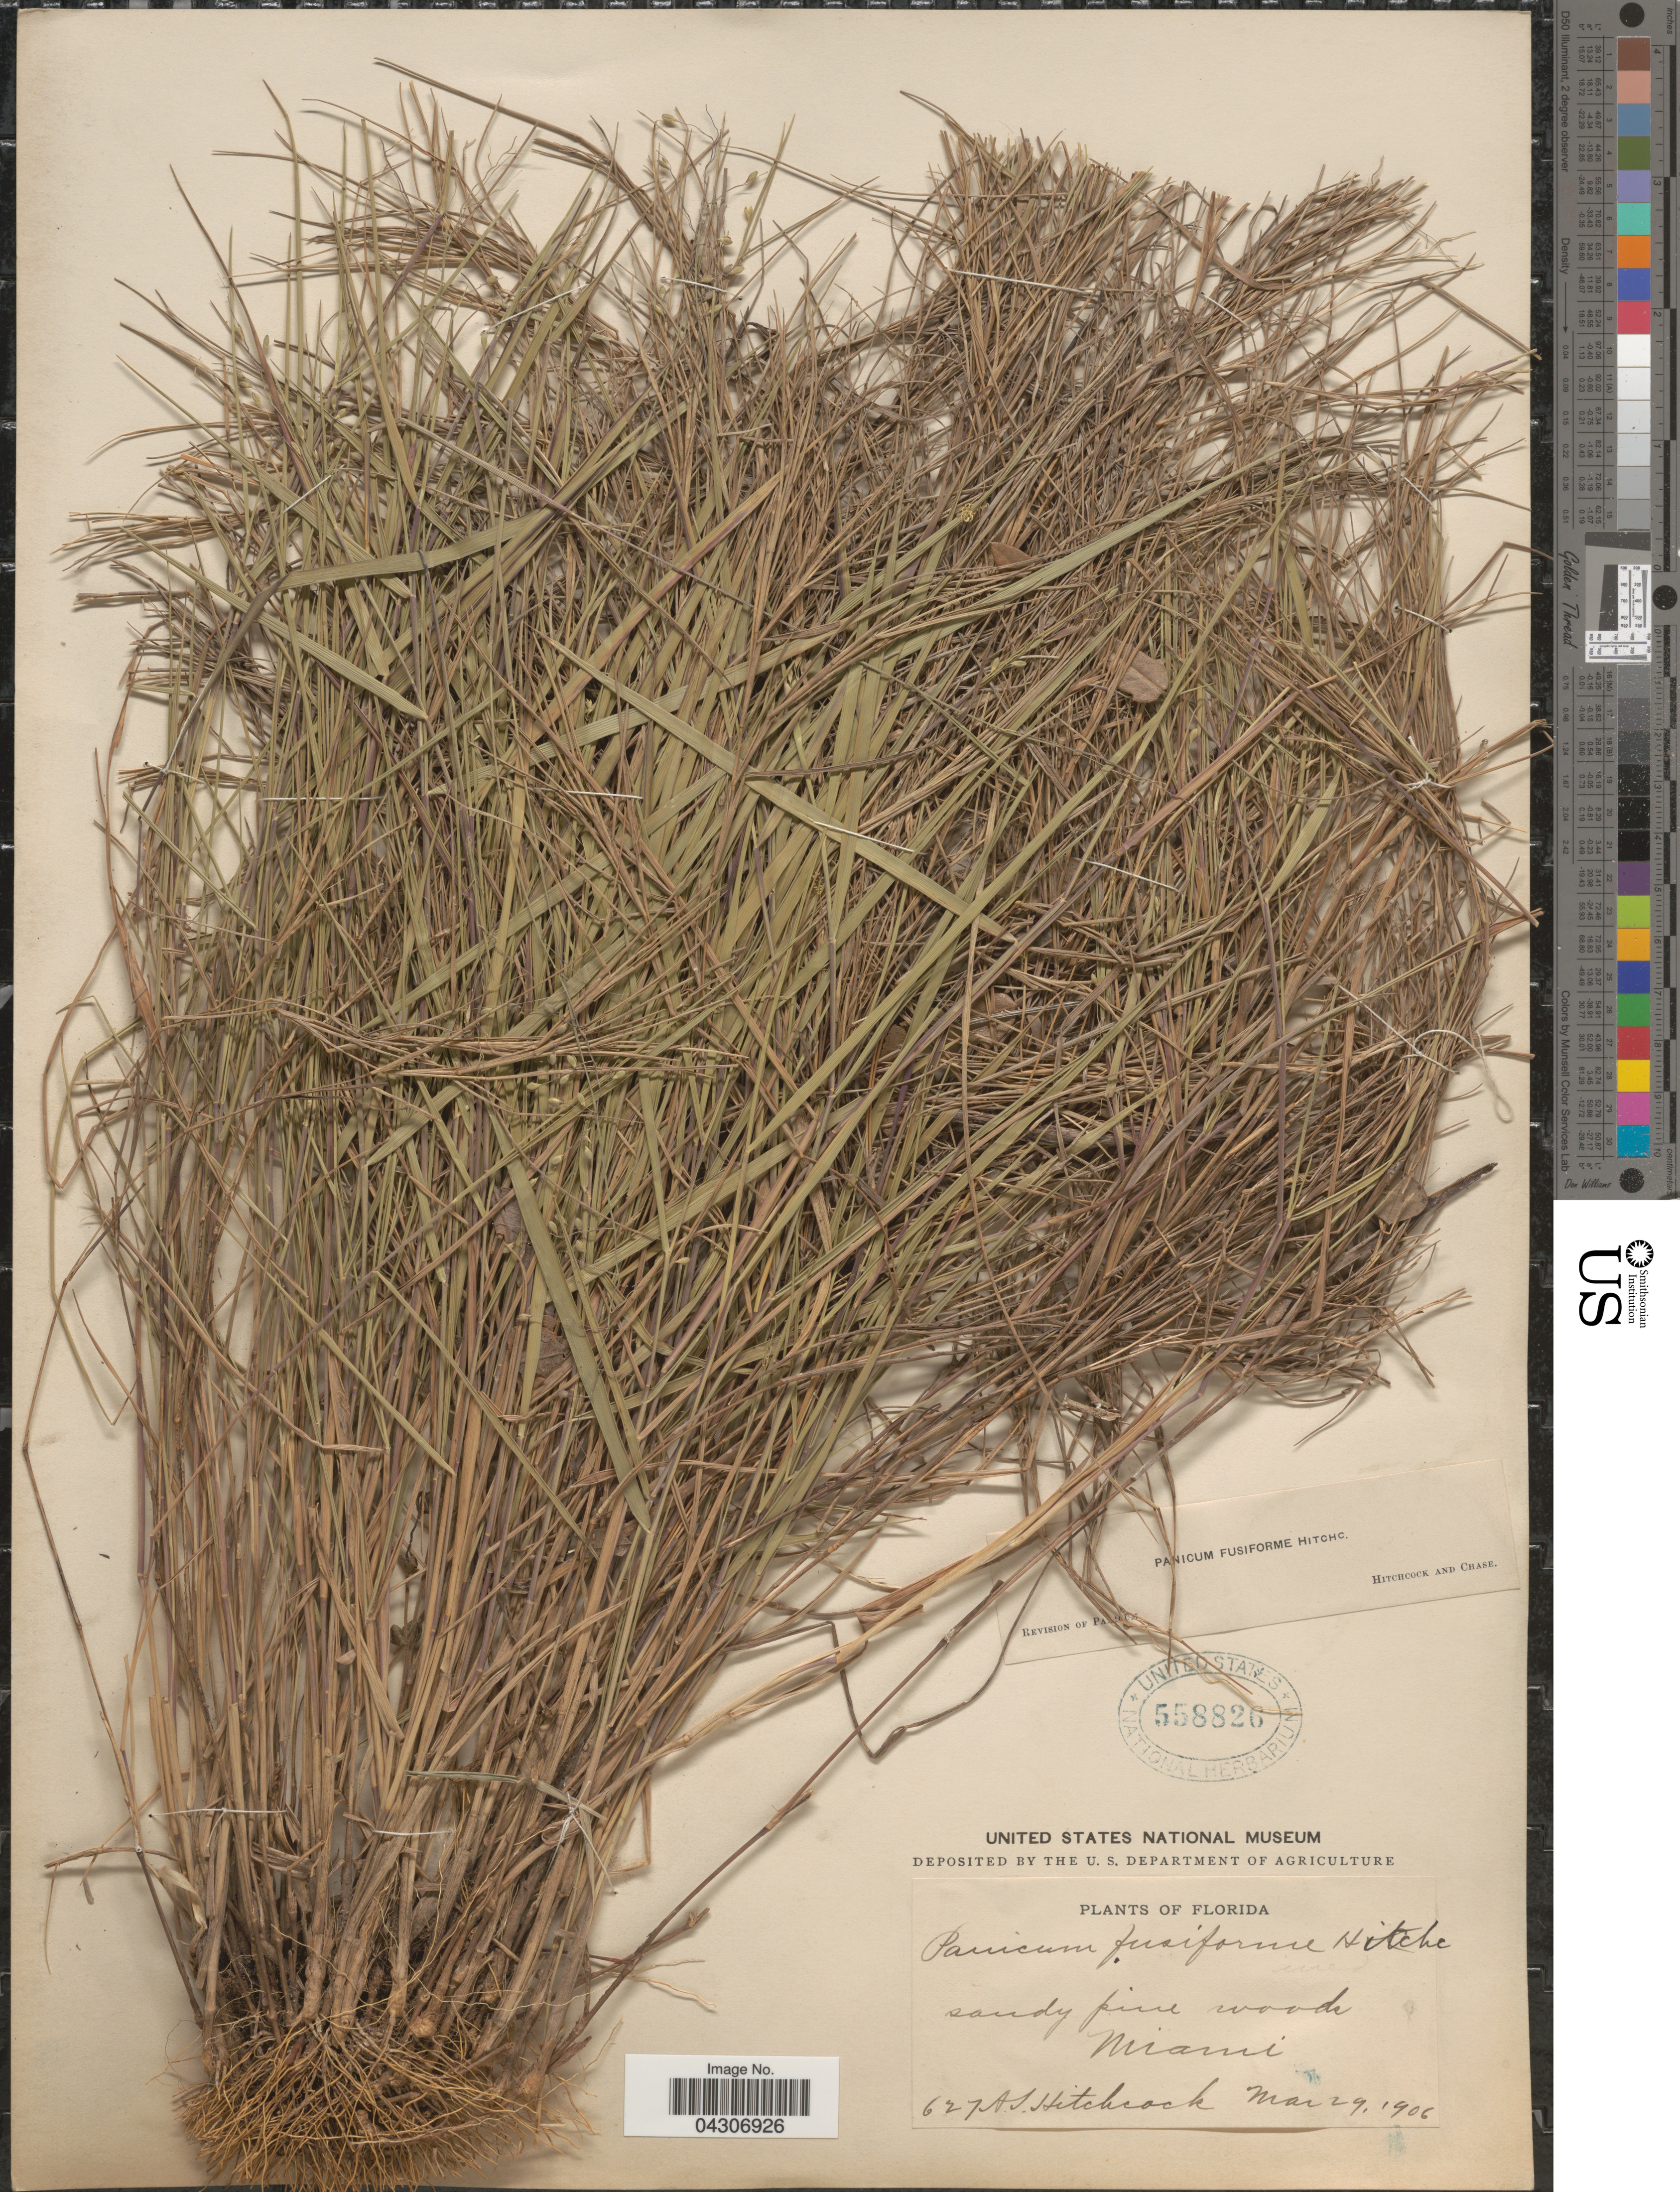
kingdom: Plantae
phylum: Tracheophyta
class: Liliopsida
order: Poales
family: Poaceae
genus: Dichanthelium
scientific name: Dichanthelium aciculare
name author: (Desv. ex Poir.) Gould & C.A. Clark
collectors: A. S. Hitchcock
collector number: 627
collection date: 1906-03-29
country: United States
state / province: Florida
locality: Sandy pine woods. Miami.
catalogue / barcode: US 558826